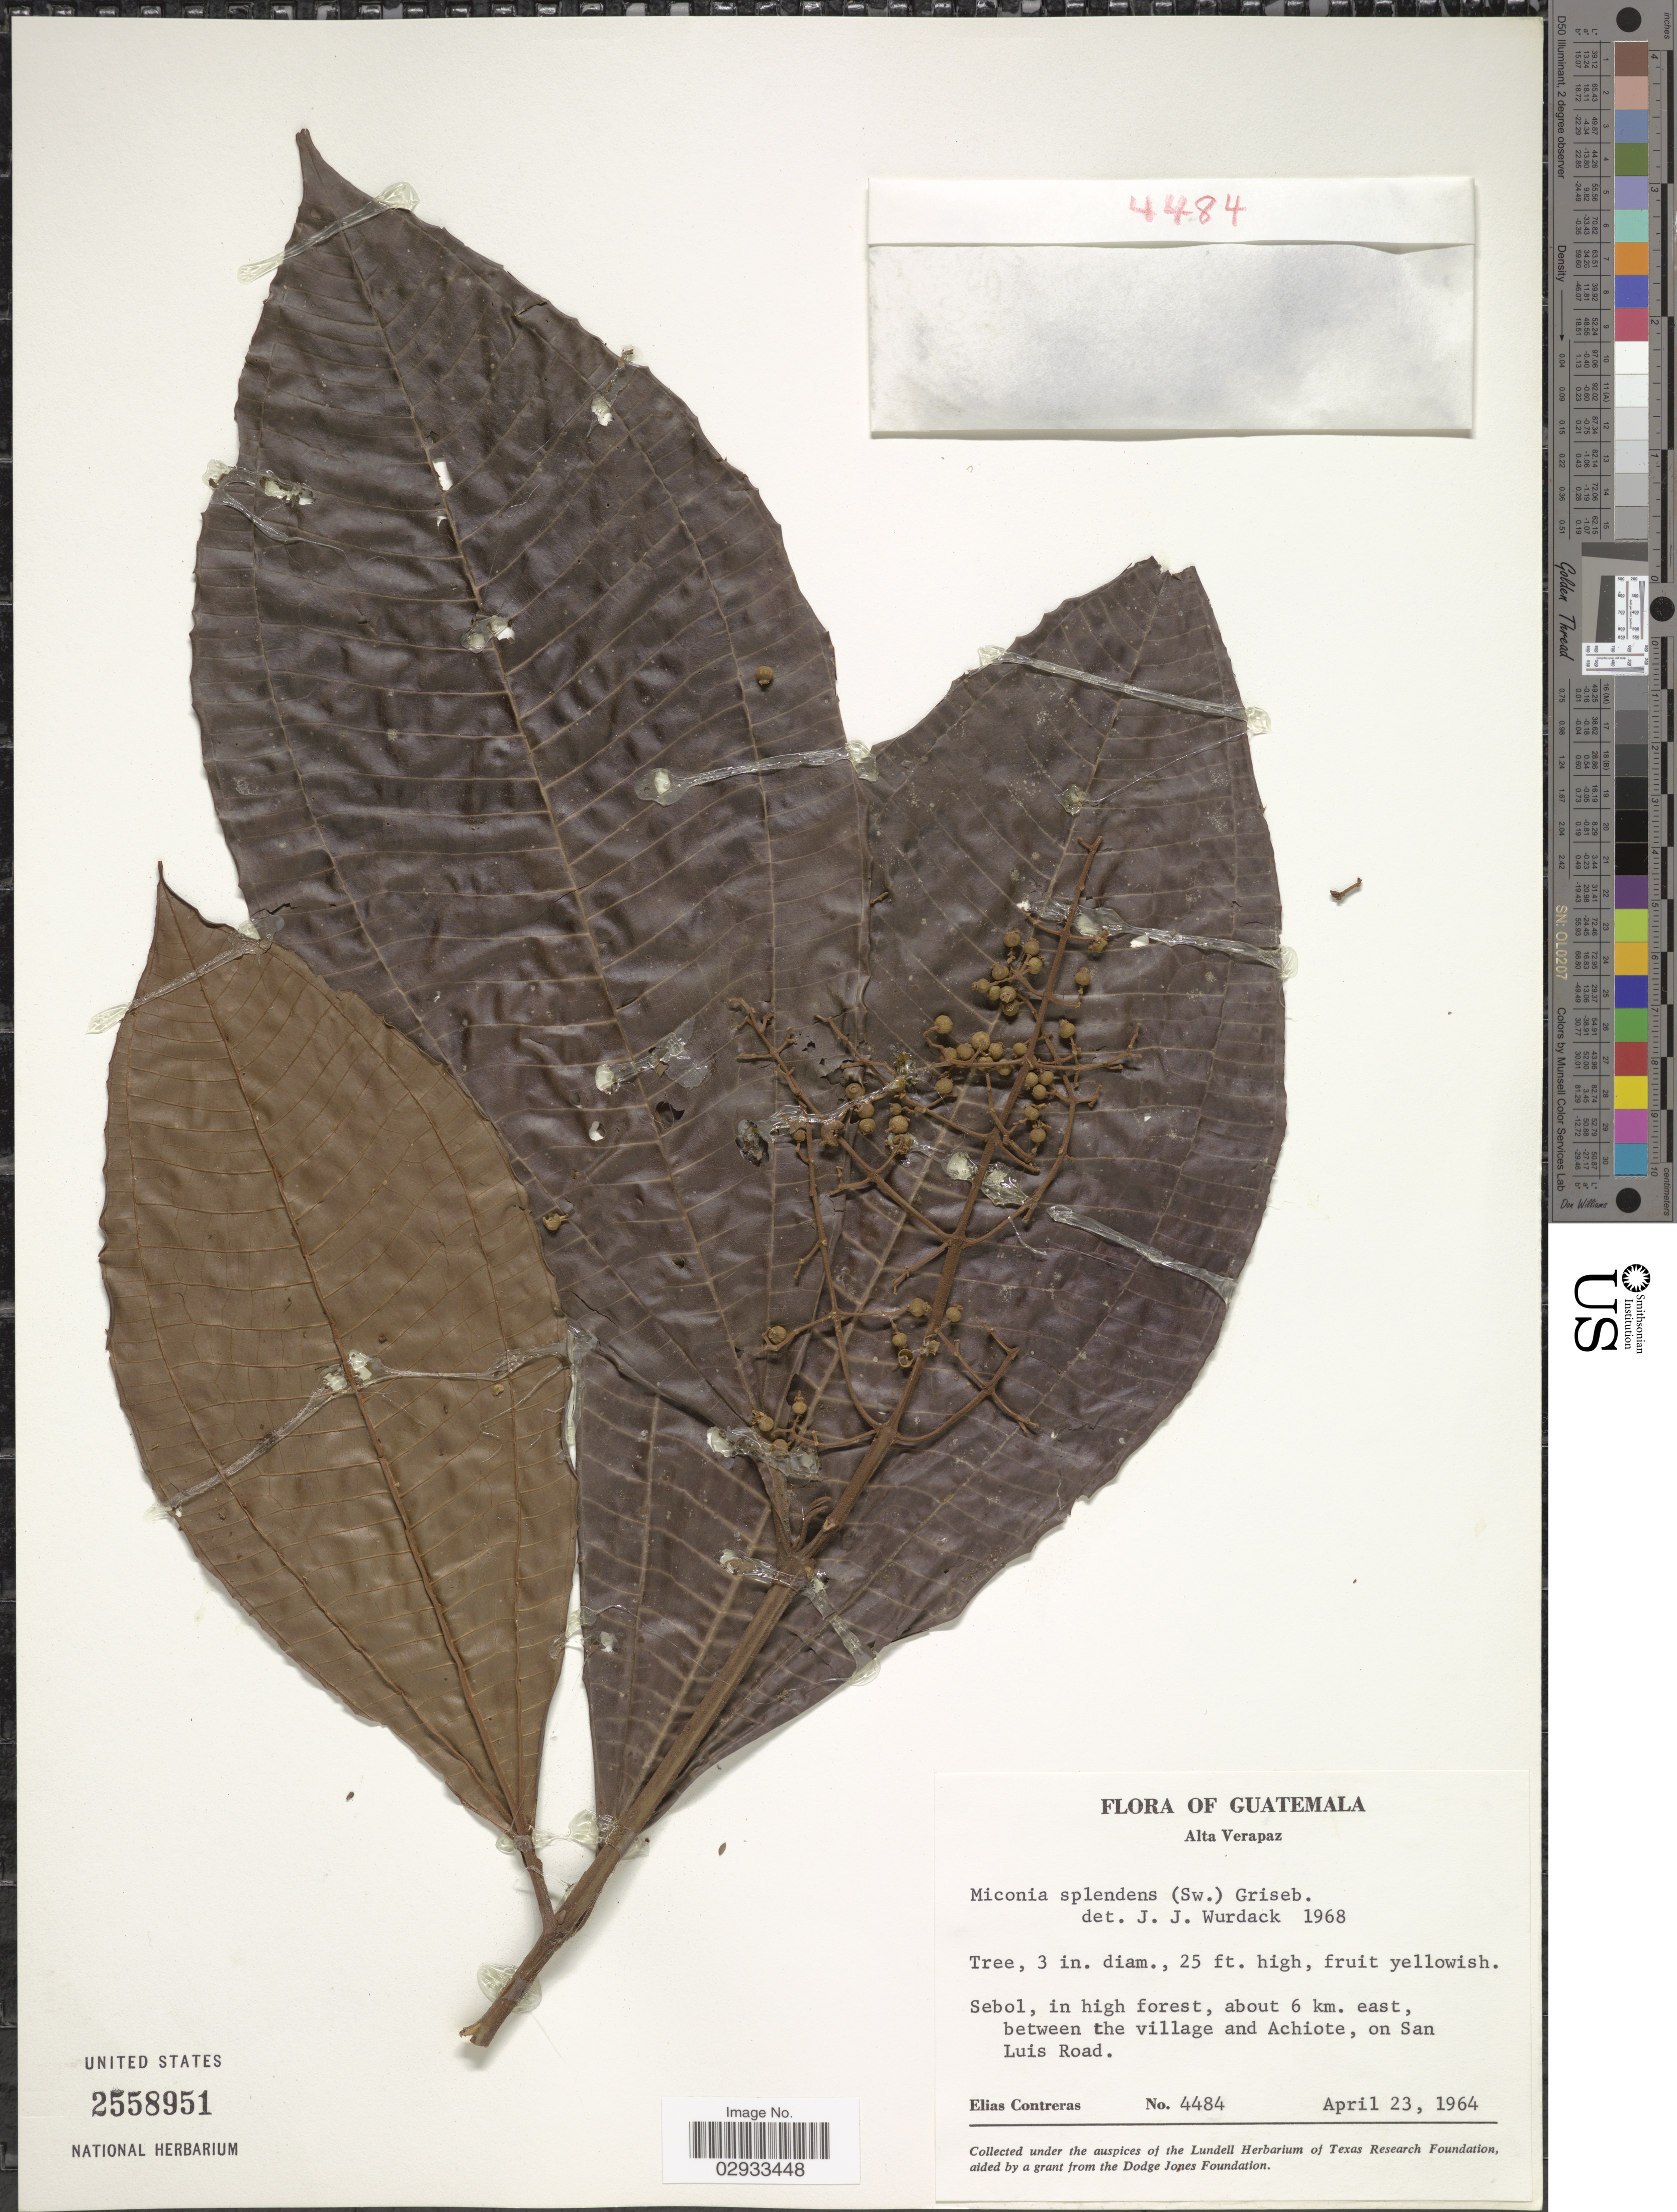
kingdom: Plantae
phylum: Tracheophyta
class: Magnoliopsida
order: Myrtales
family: Melastomataceae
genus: Miconia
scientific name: Miconia splendens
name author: (Sw.) Griseb.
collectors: E. Contreras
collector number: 4484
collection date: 1964-04-23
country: Guatemala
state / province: Alta Verapaz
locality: Sebol, in high forest, about 6 km. east, between the village and Achiote, on San Luis Road.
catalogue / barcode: US 2558951